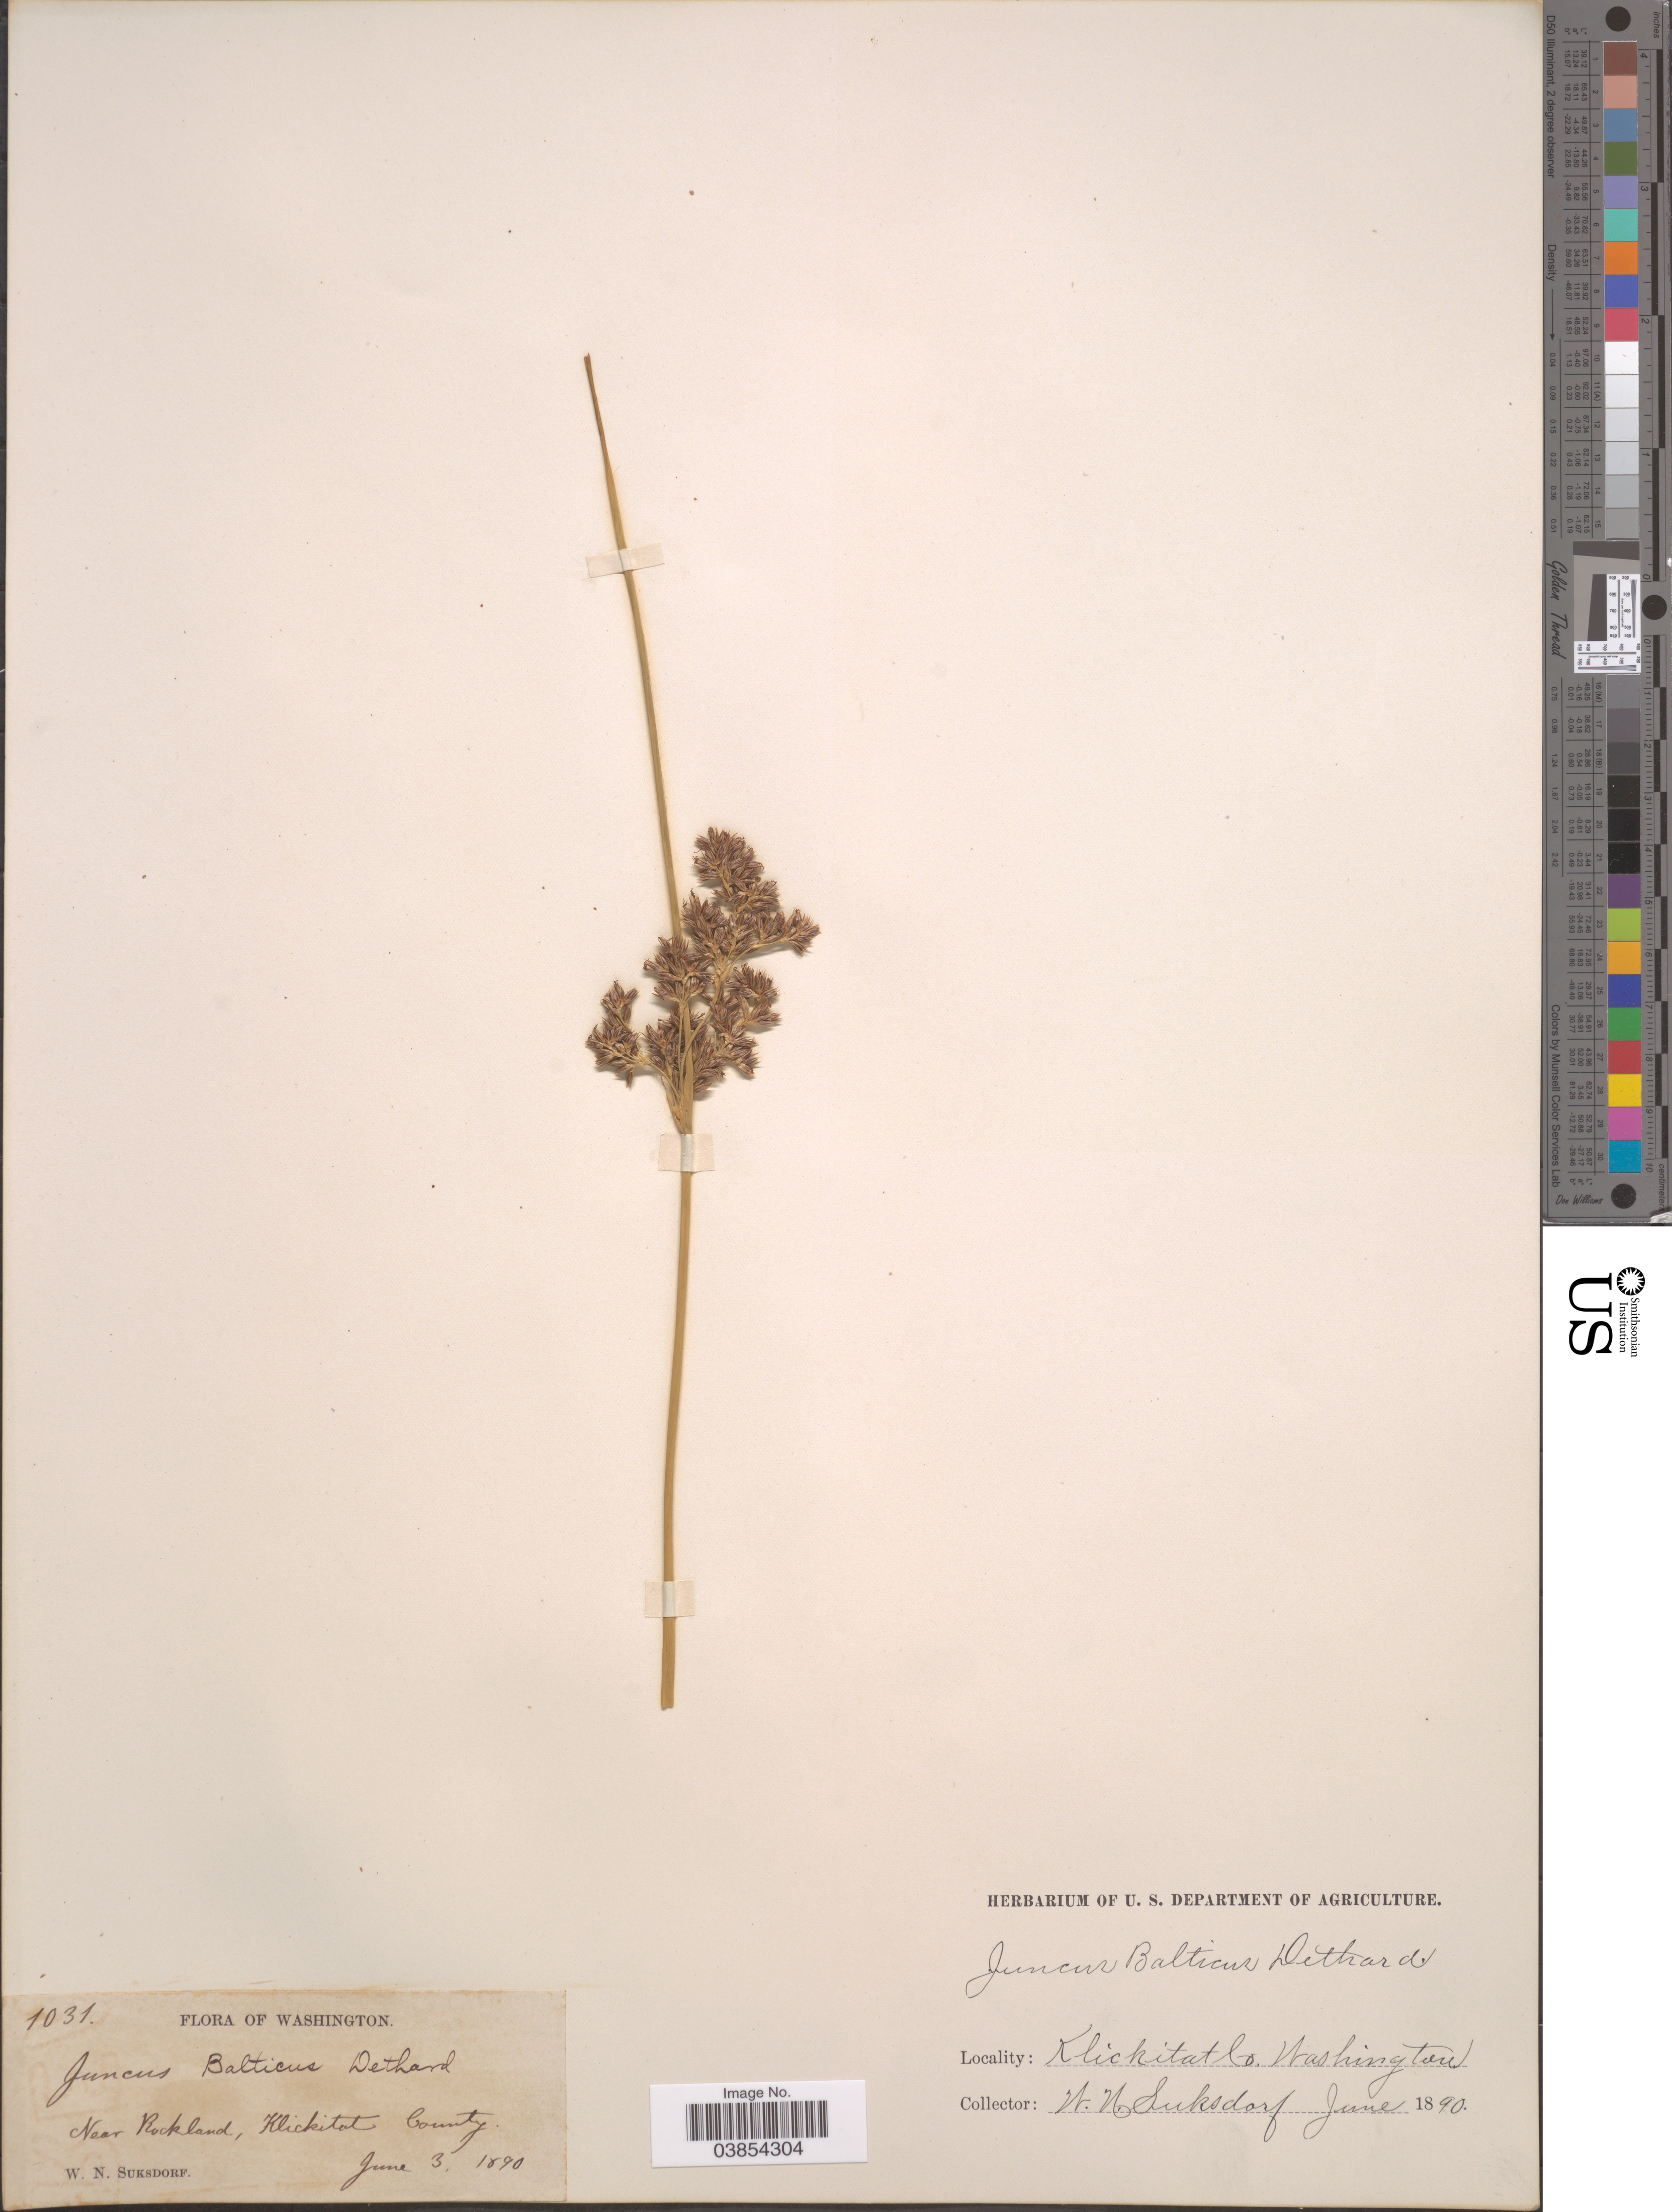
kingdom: Plantae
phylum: Tracheophyta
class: Liliopsida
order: Poales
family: Juncaceae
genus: Juncus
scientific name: Juncus lesueurii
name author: Bol.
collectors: W. N. Suksdorf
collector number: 1031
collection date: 1890-06-03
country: United States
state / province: Washington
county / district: Klickitat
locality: Near Rockland, Klickitat County.